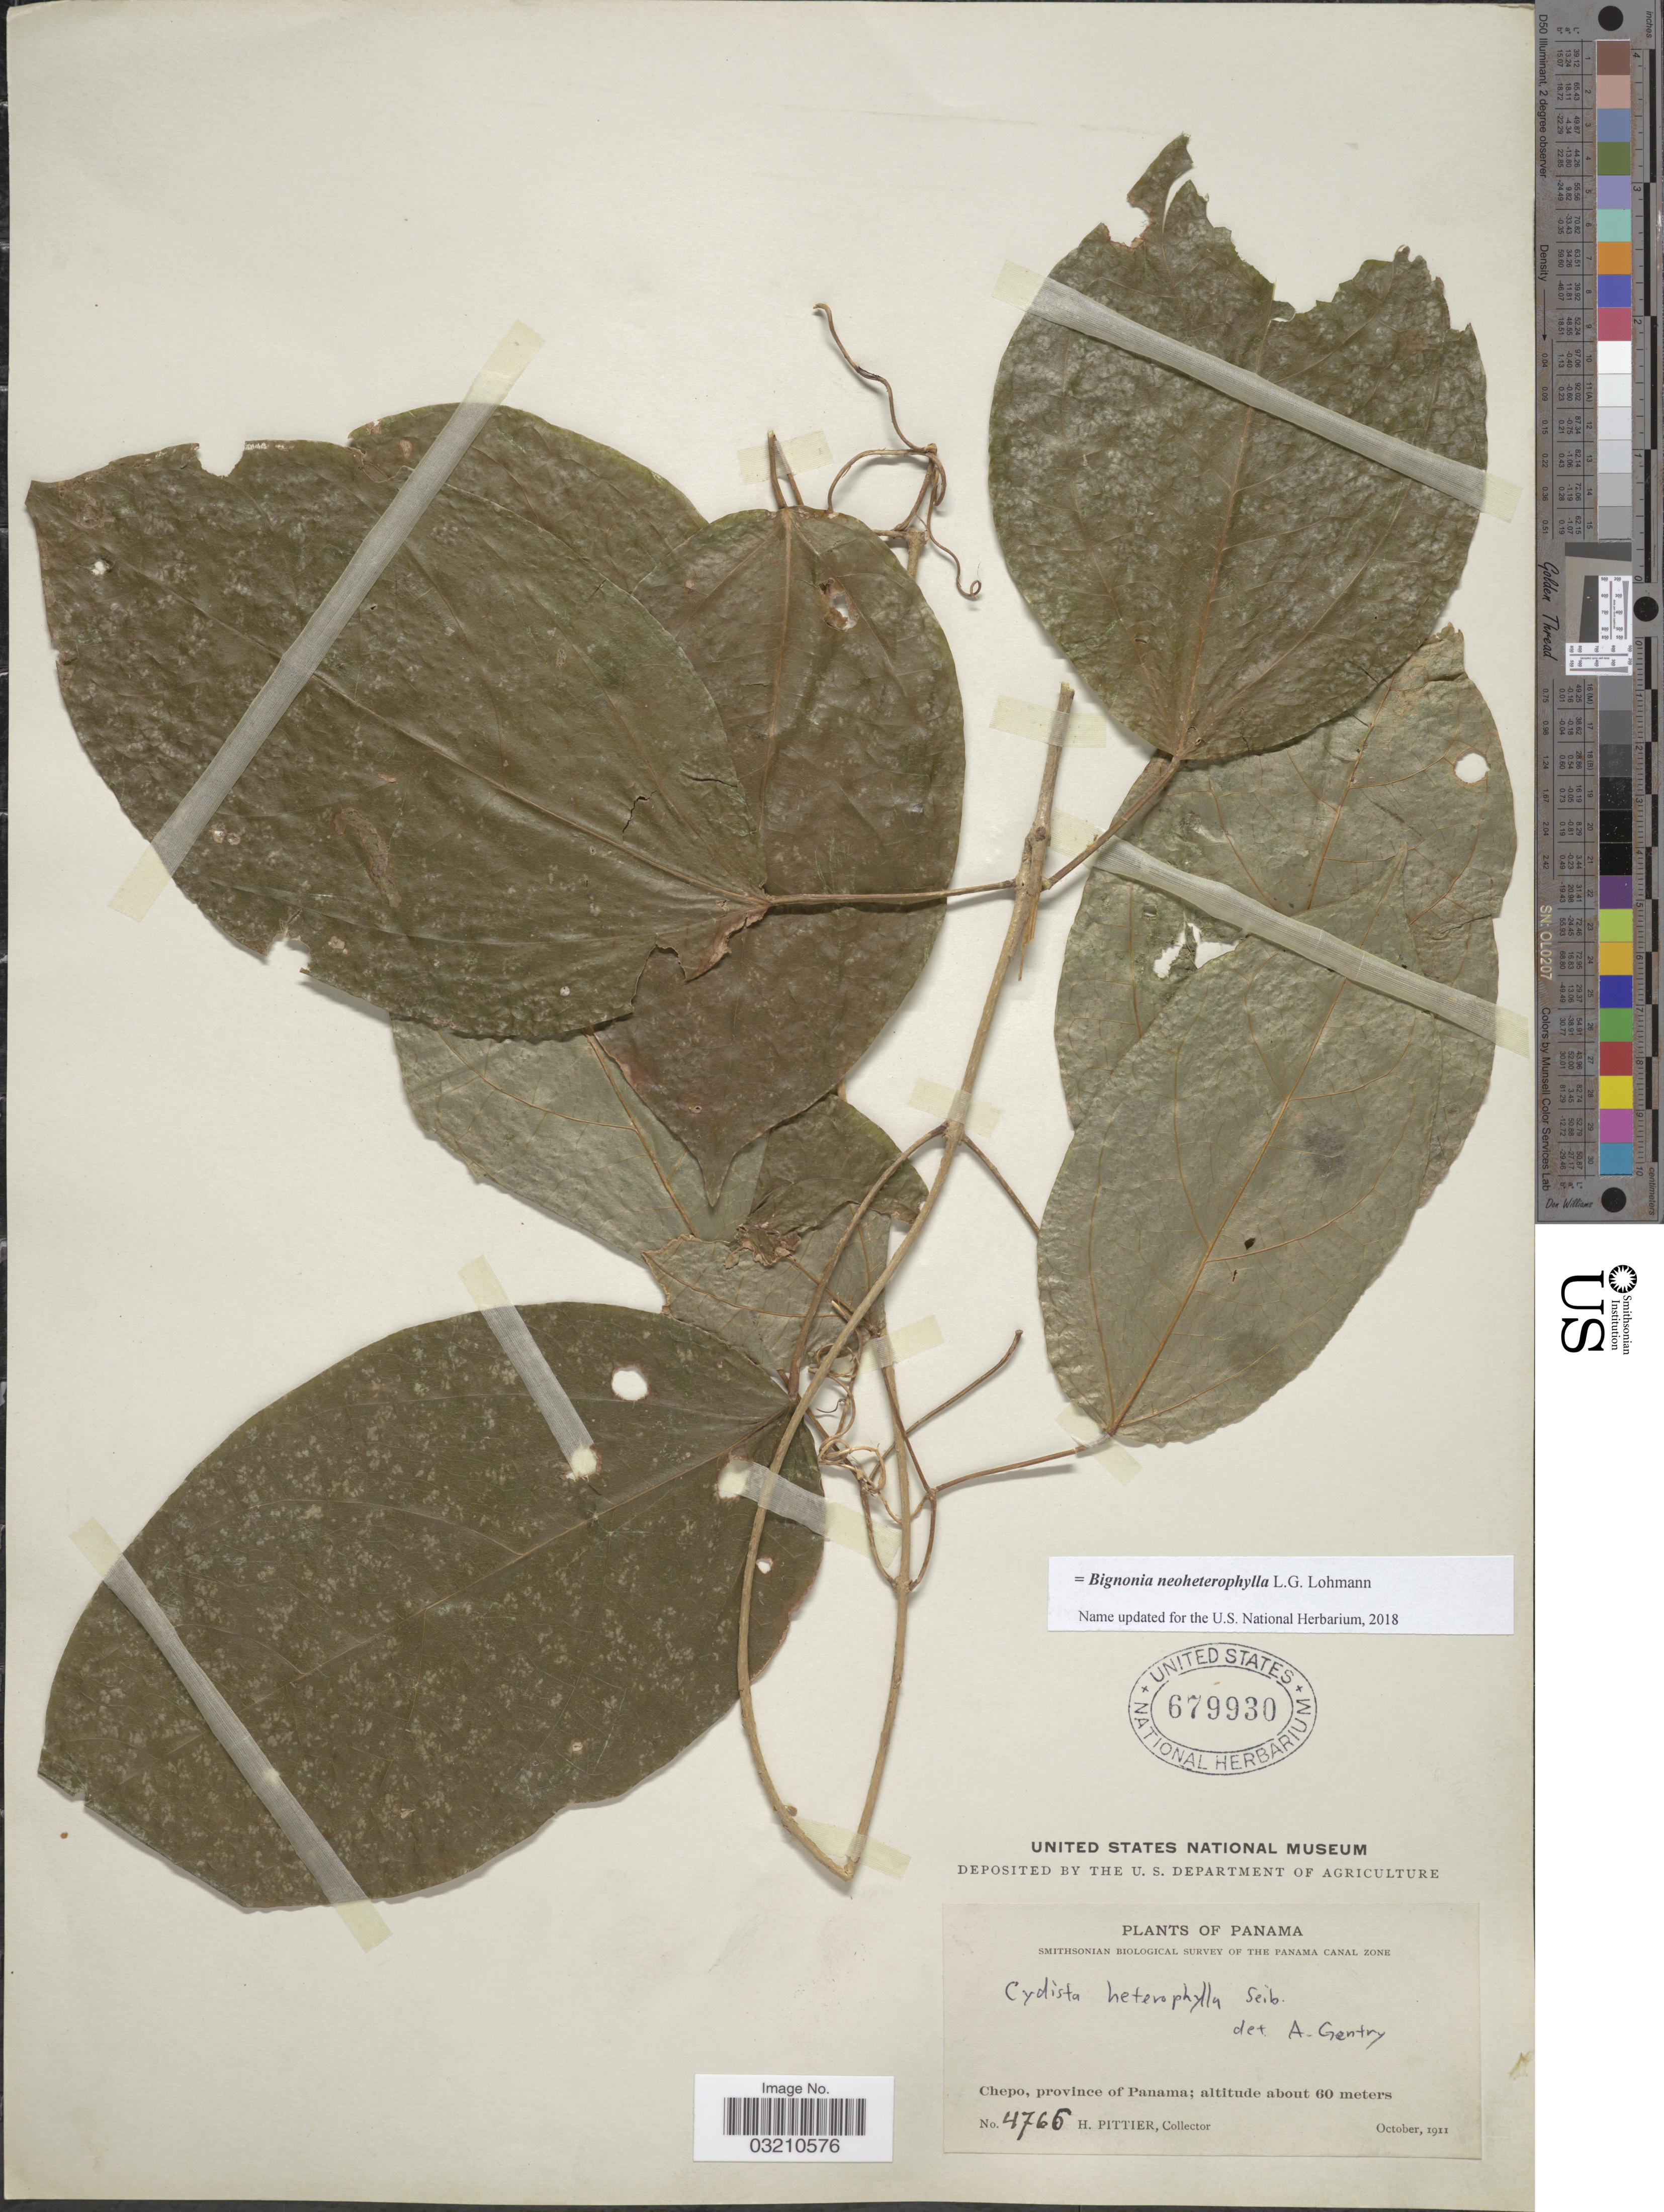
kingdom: Plantae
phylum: Tracheophyta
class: Magnoliopsida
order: Lamiales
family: Bignoniaceae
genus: Bignonia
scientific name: Bignonia neoheterophylla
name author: L.G. Lohmann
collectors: H. F. Pittier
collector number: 4766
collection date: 1911-10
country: Panama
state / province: Panamá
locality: Chepo.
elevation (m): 60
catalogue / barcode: US 679930